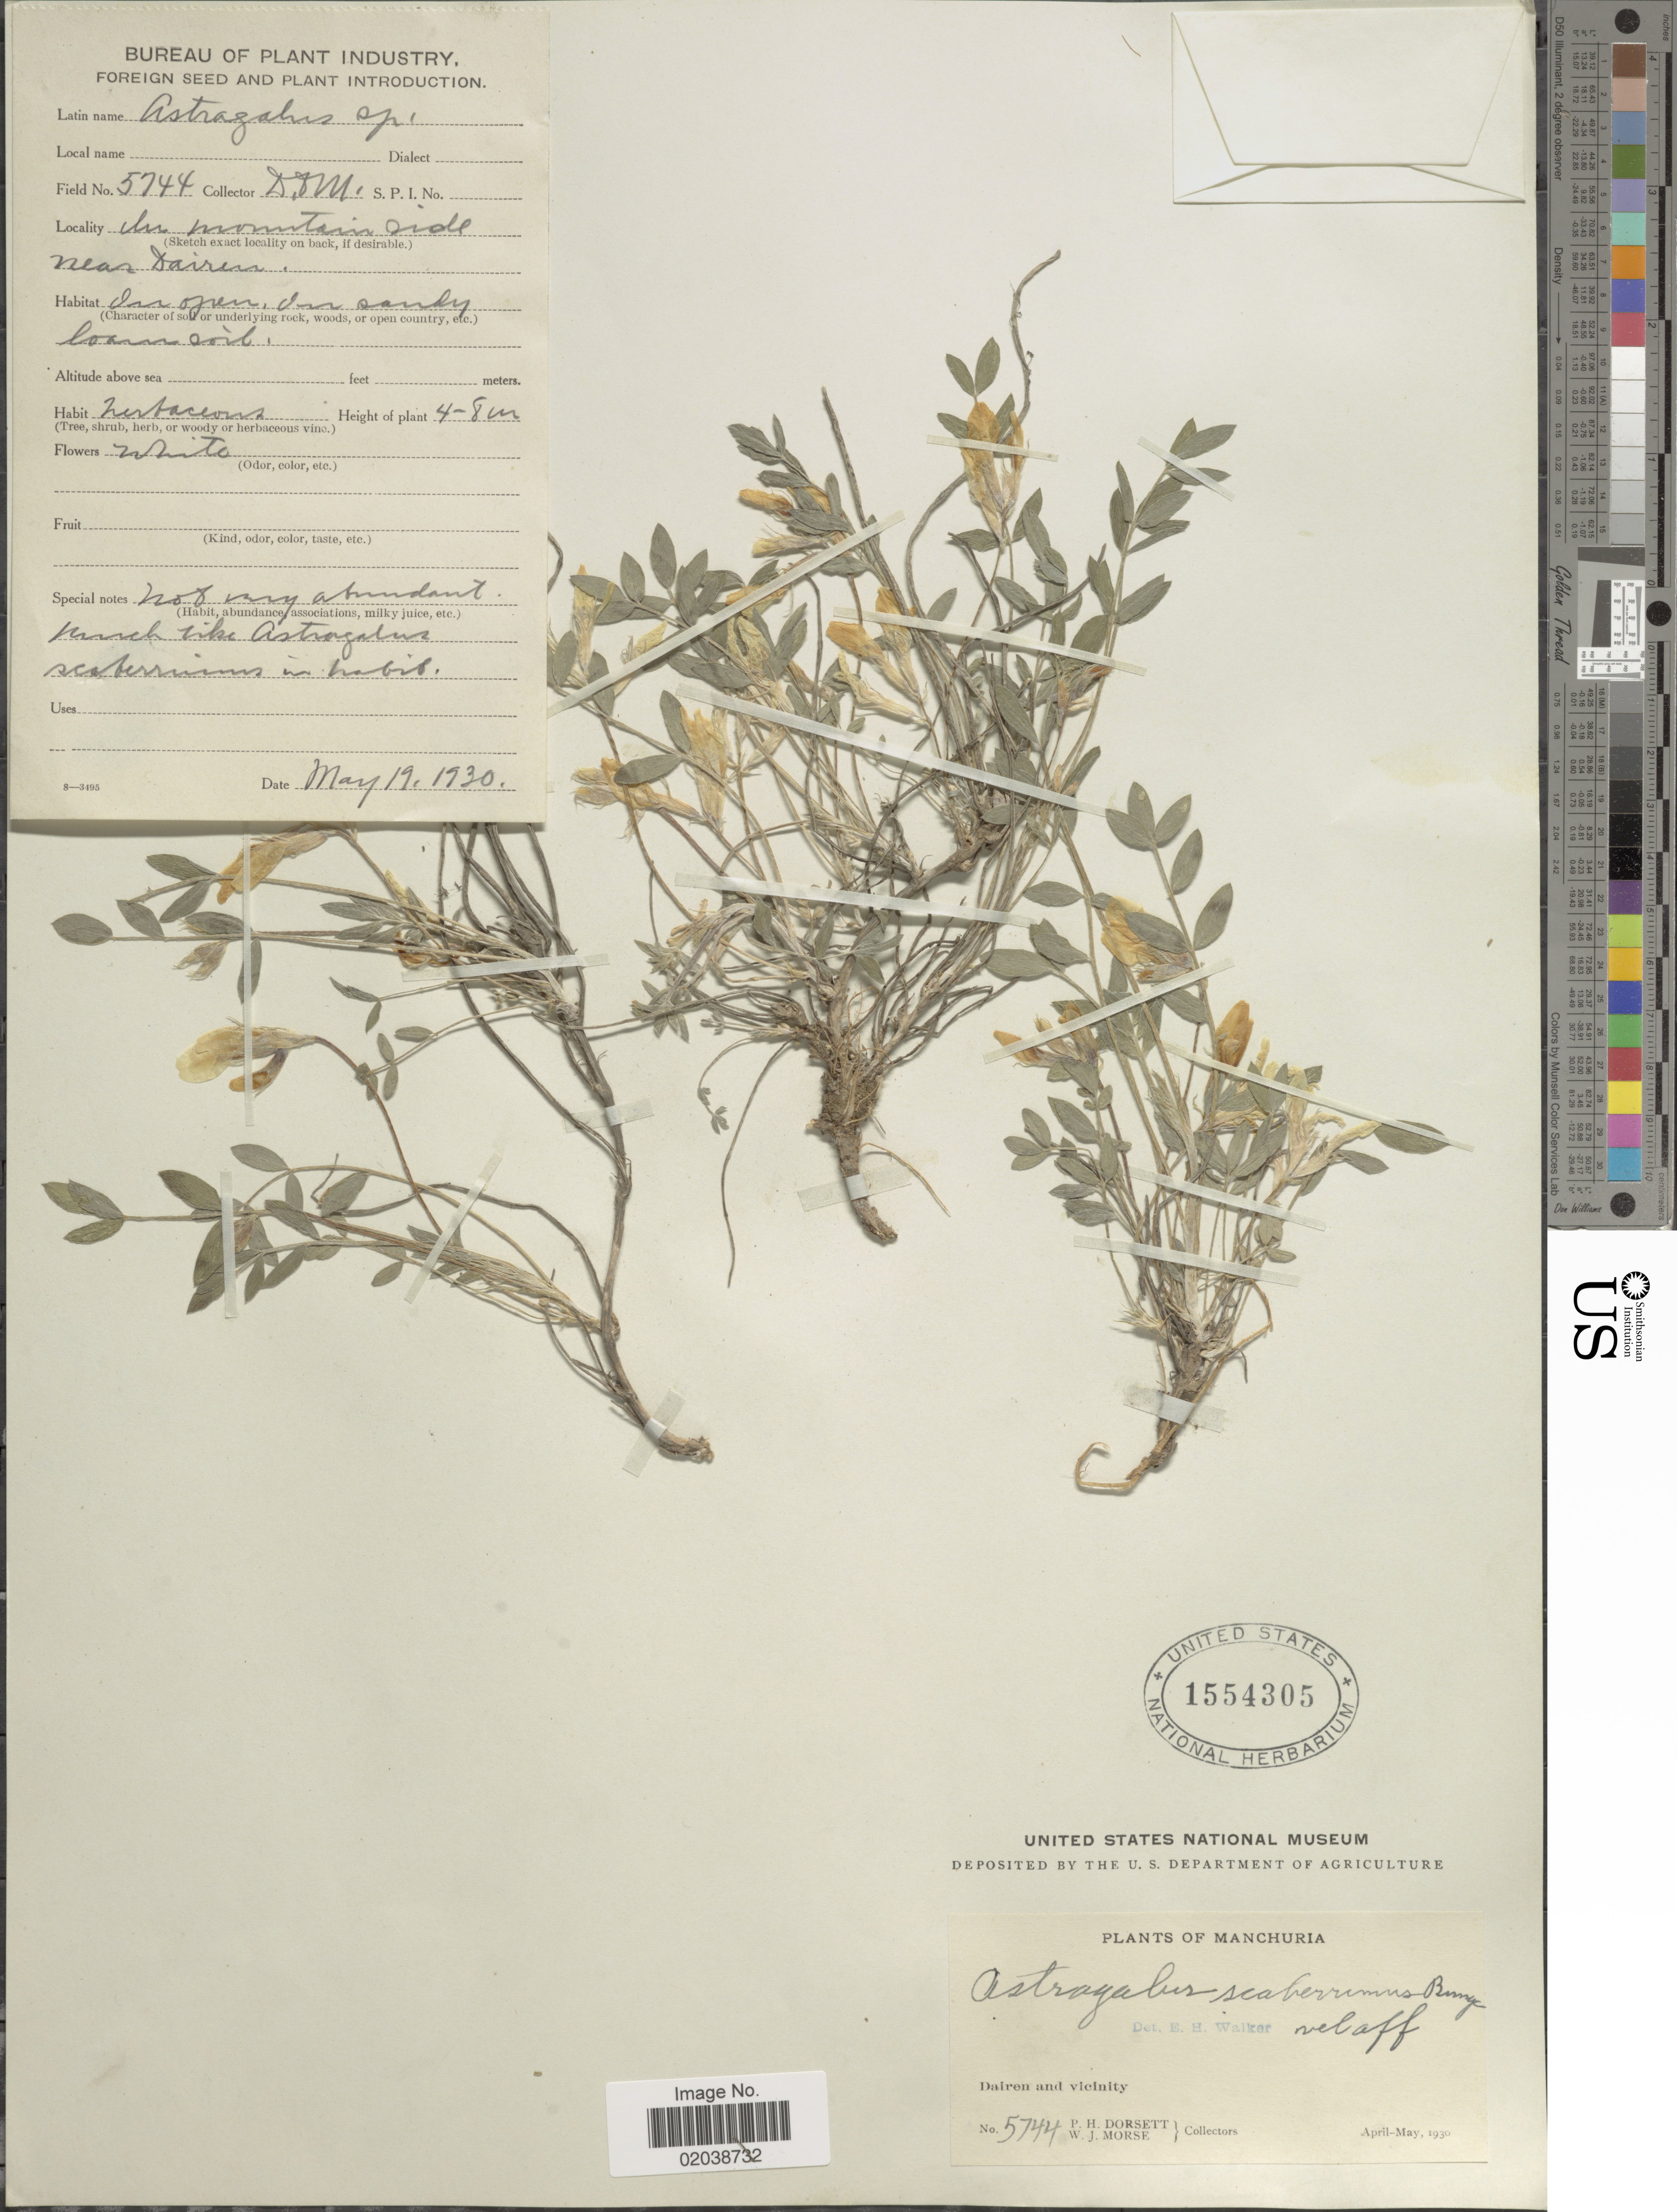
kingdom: Plantae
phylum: Tracheophyta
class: Magnoliopsida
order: Fabales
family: Fabaceae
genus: Astragalus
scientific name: Astragalus scaberrimus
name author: Bunge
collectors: P. H. Dorsett & W. J. Morse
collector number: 5744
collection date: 1930-04/1930-05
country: China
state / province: Liaoning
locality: Manchuria, Dairen and vicinity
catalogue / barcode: US 1554305